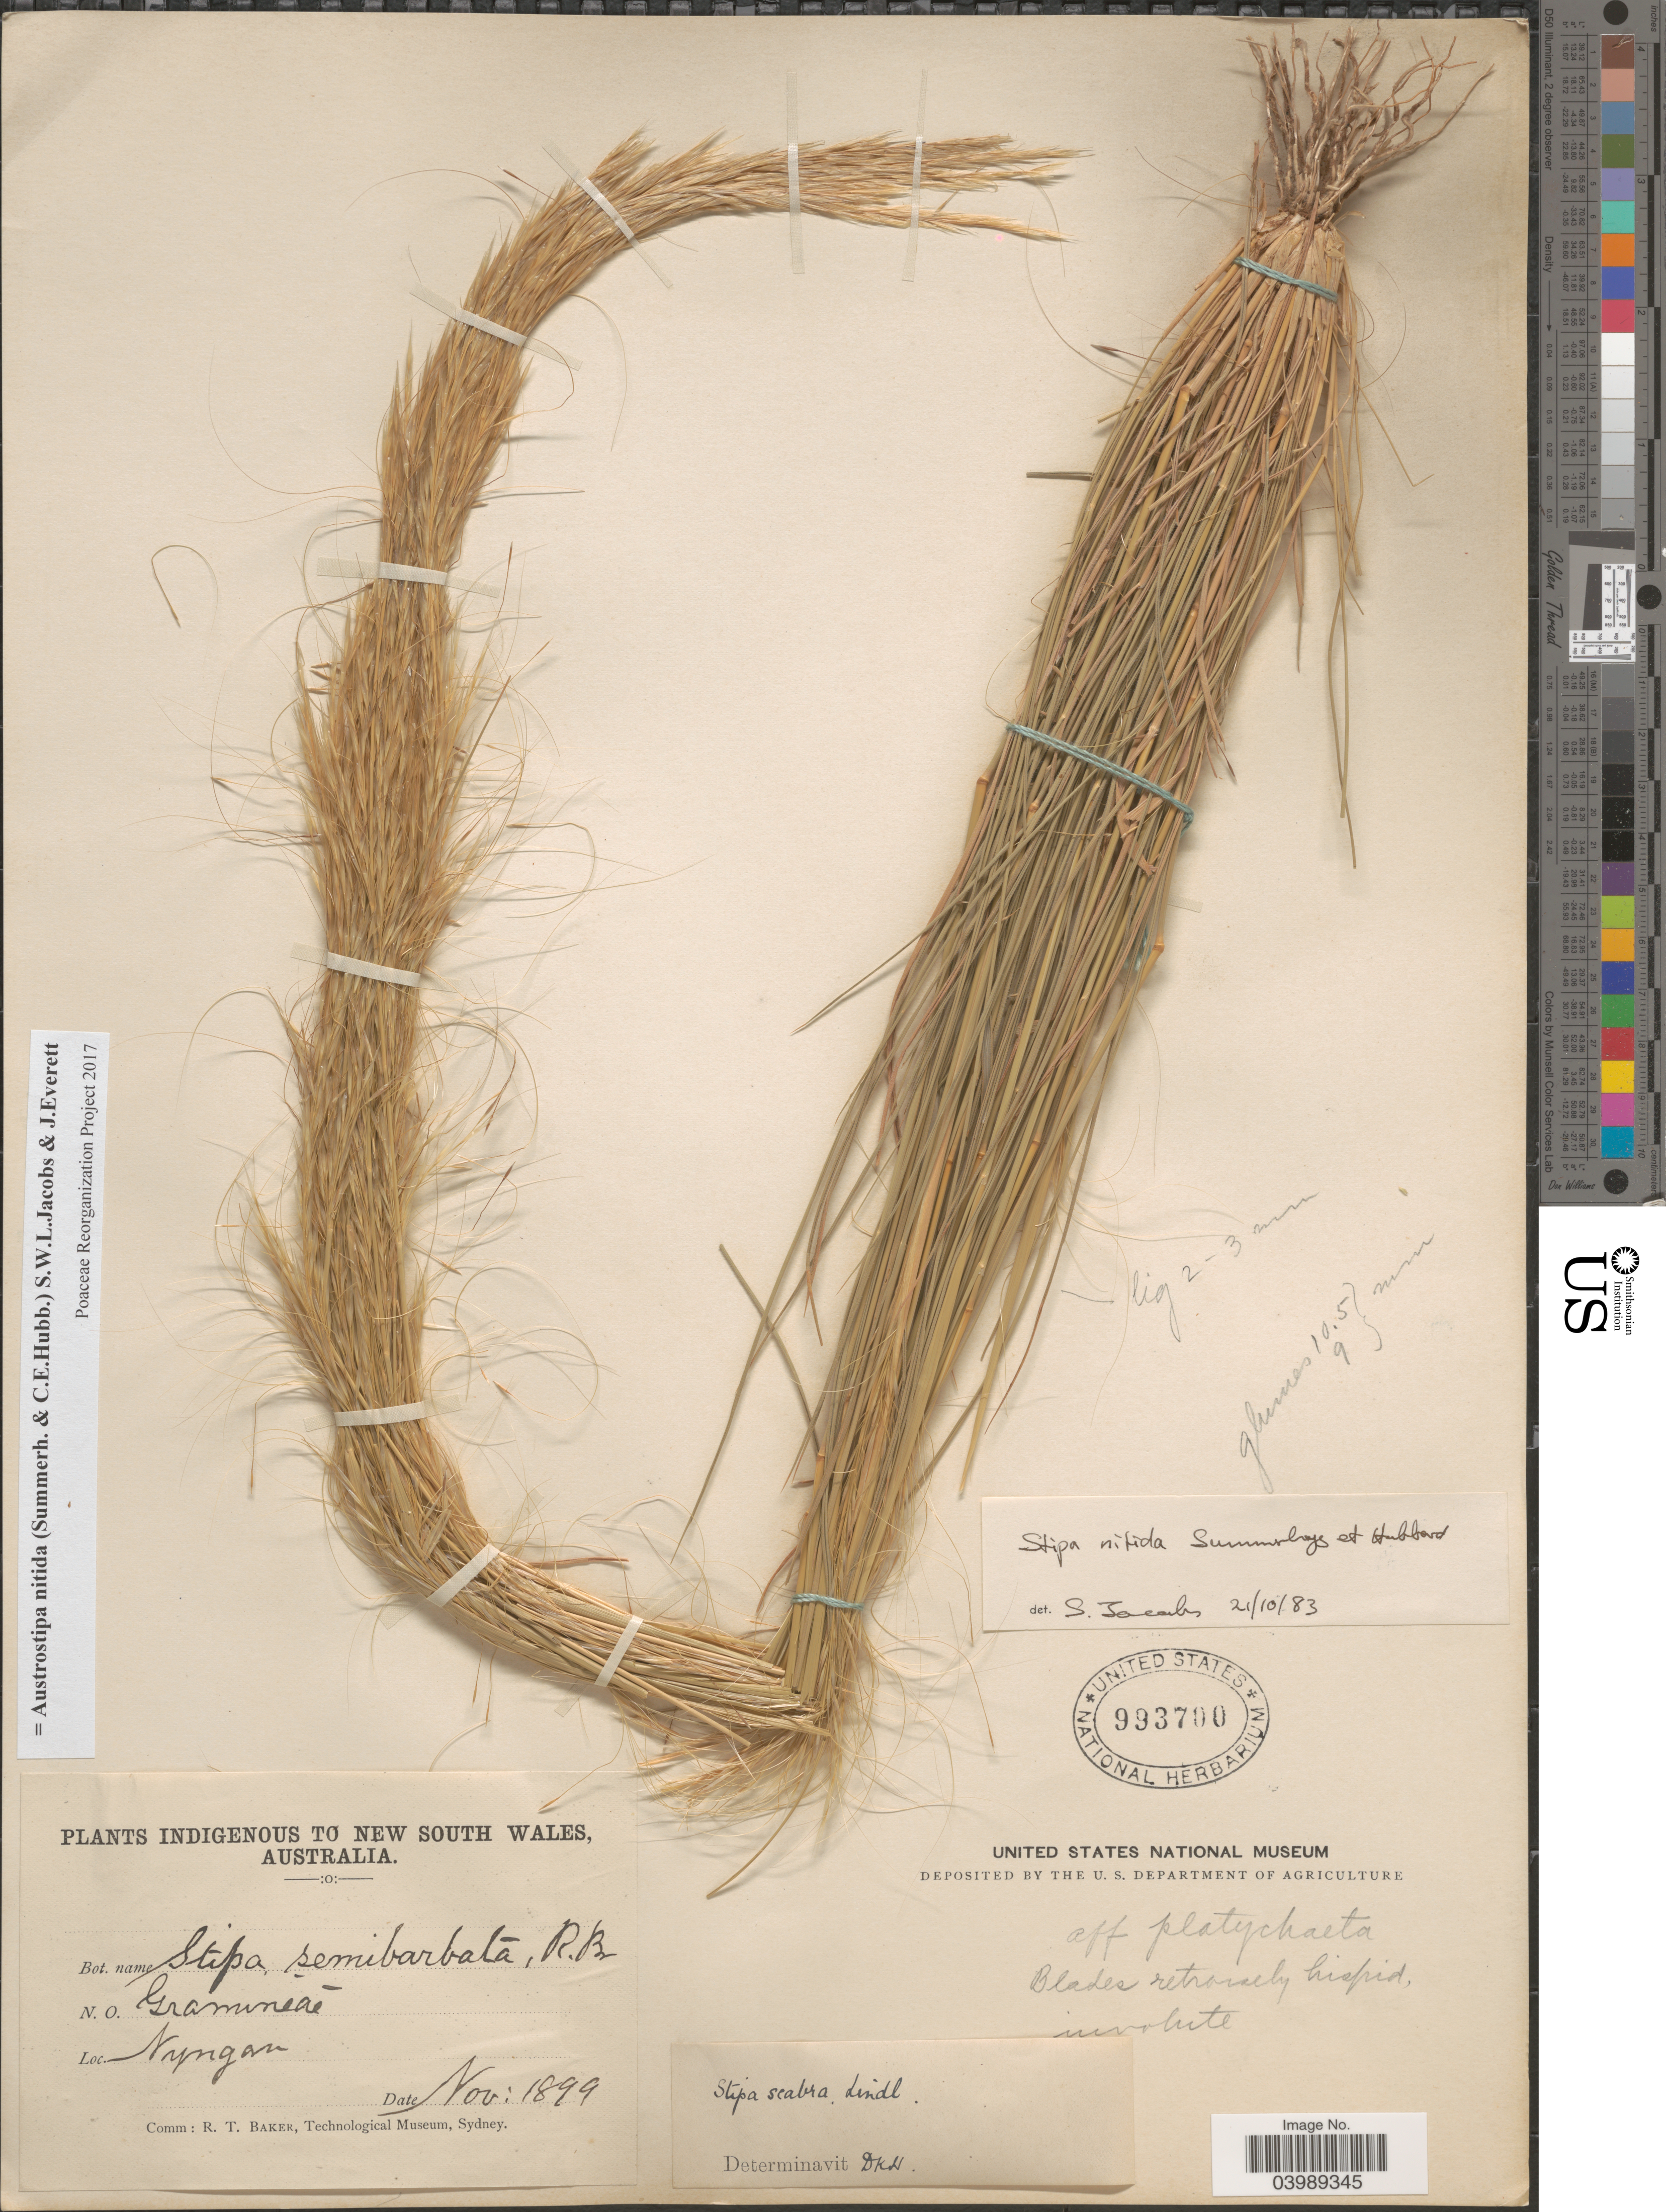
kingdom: Plantae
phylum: Tracheophyta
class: Liliopsida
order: Poales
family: Poaceae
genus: Austrostipa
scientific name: Austrostipa nitida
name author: (Summerh. & C.E. Hubb.) S.W.L. Jacobs & J. Everett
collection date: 1899-11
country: Australia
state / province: New South Wales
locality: Nyngan.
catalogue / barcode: US 993700